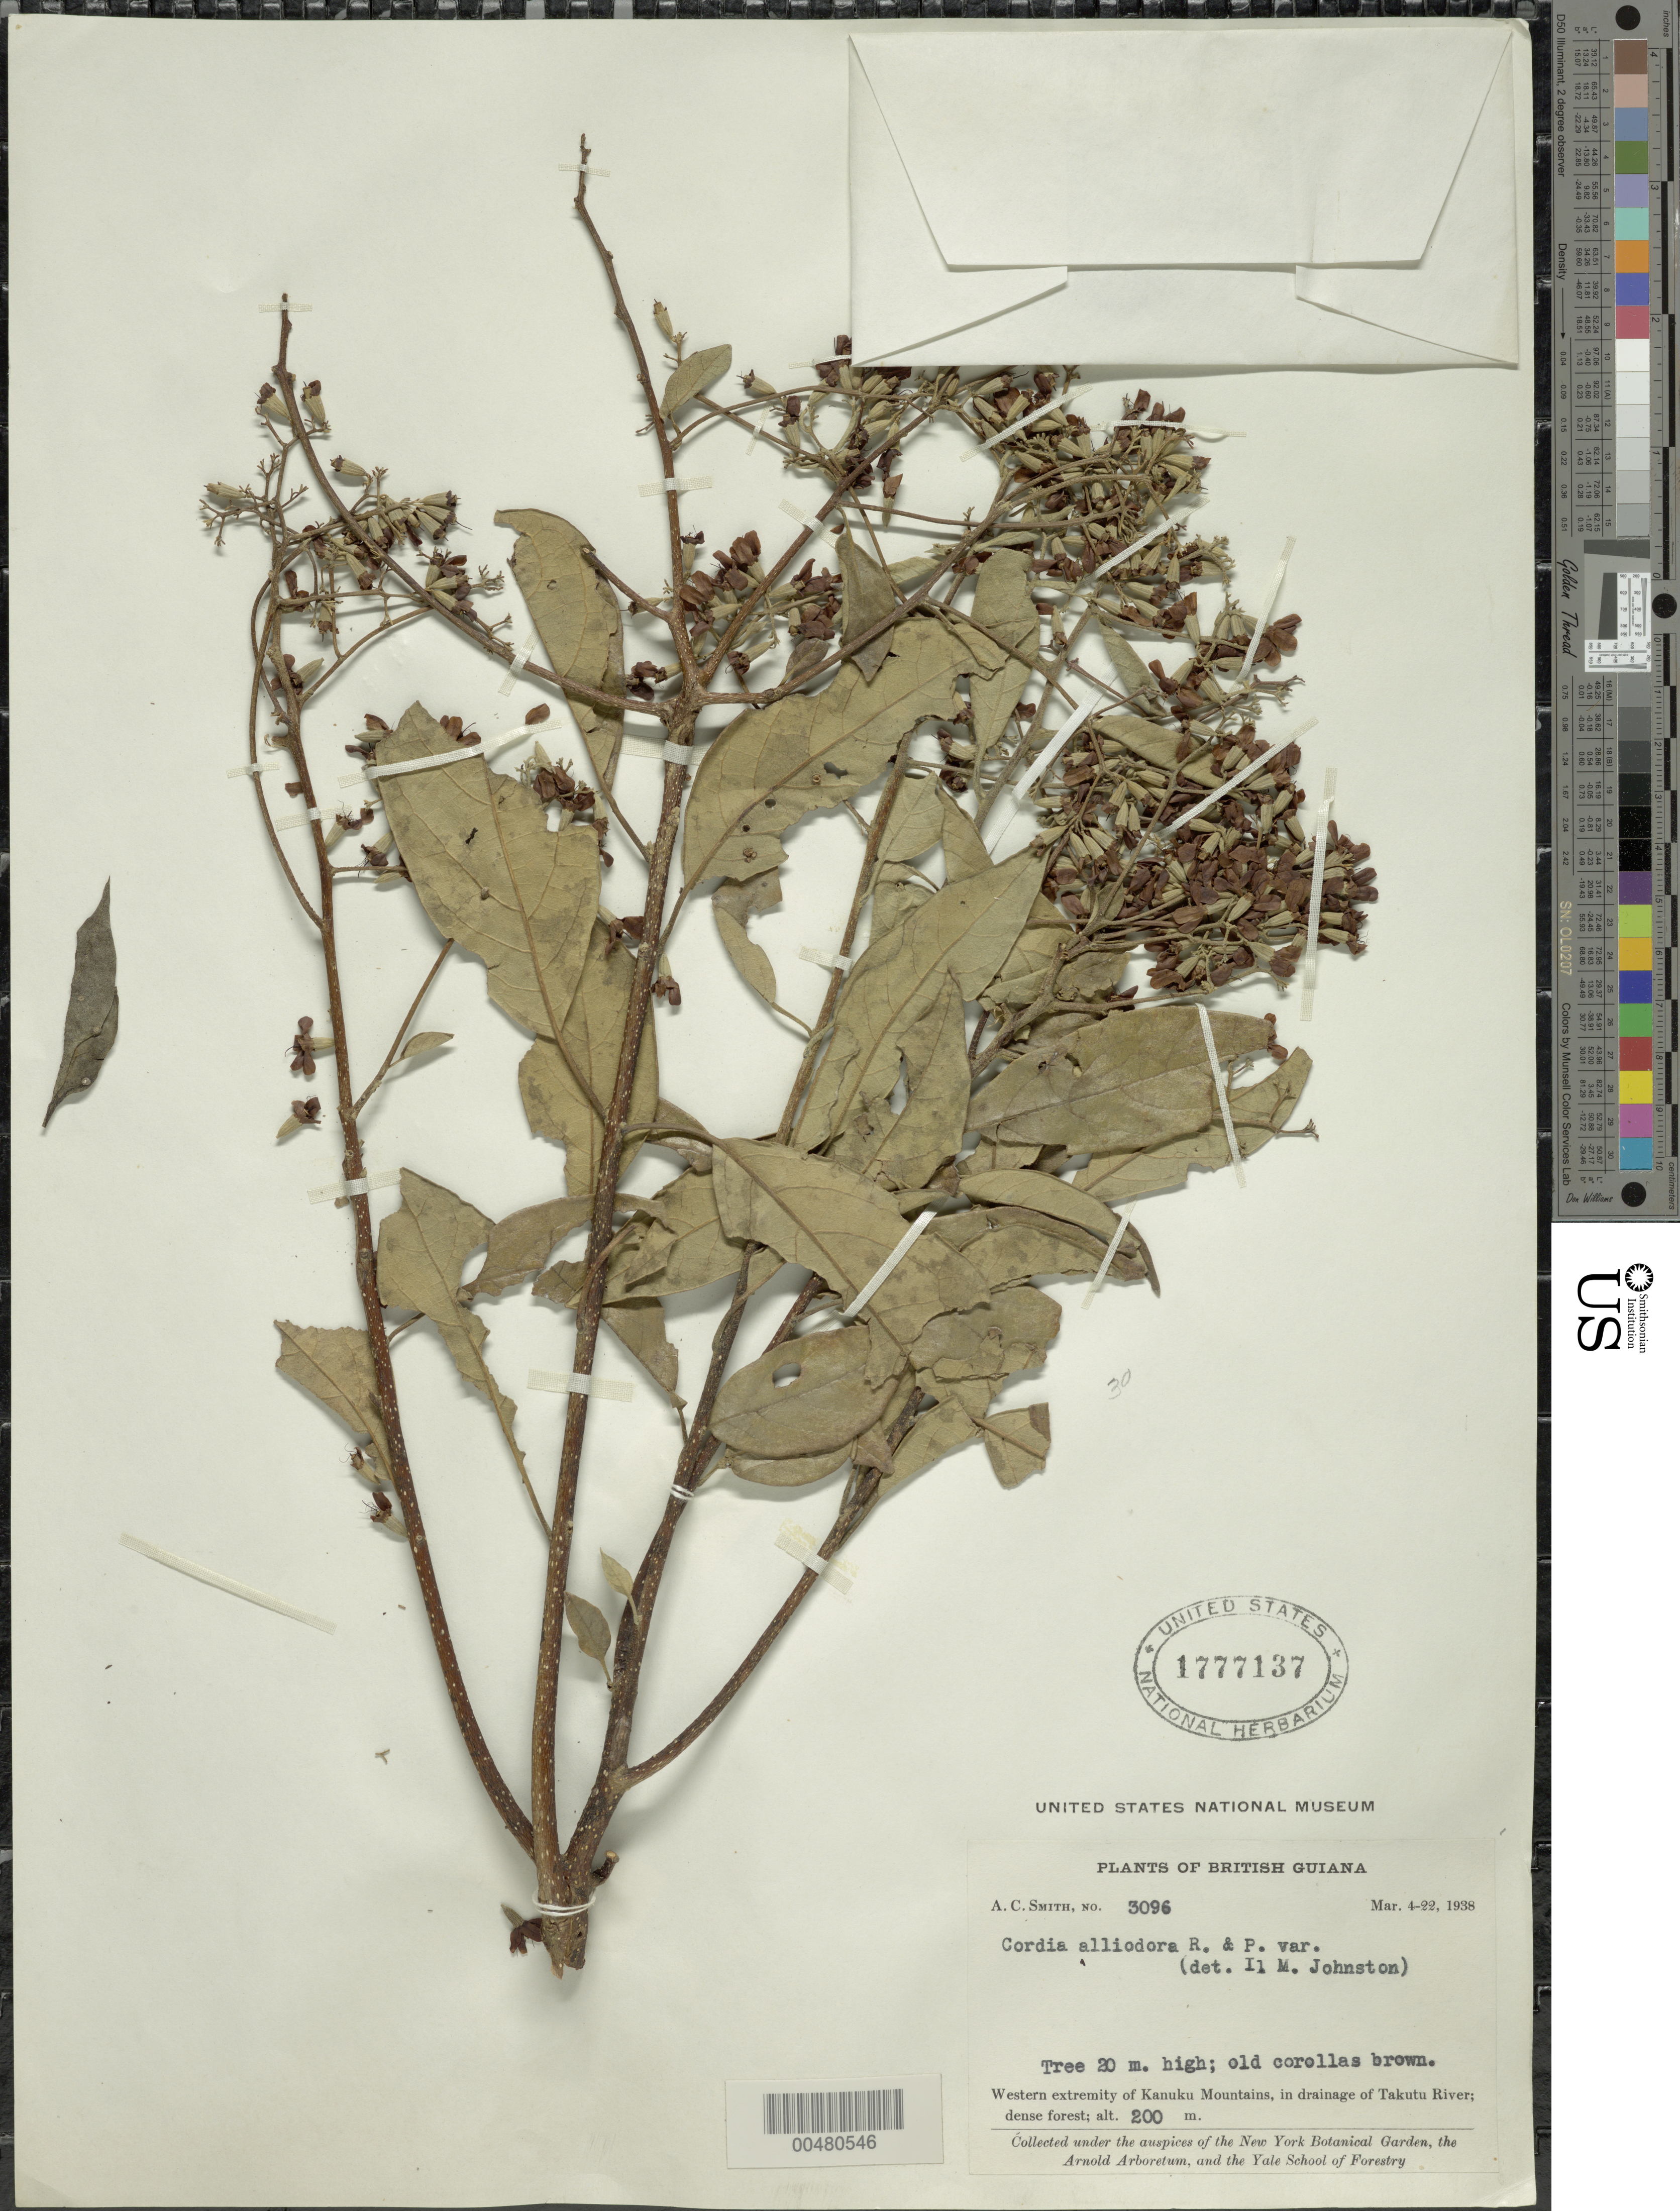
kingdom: Plantae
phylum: Tracheophyta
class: Magnoliopsida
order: Boraginales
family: Cordiaceae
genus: Cordia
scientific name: Cordia alliodora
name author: (Ruiz & Pav.) Oken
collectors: A. C. Smith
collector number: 3096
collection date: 1938-03-04/1938-03-22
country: Guyana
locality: British Guiana. Western extremity of Kanuku Mountains, in drainage of Takutu River.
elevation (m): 200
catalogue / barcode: US 1777137